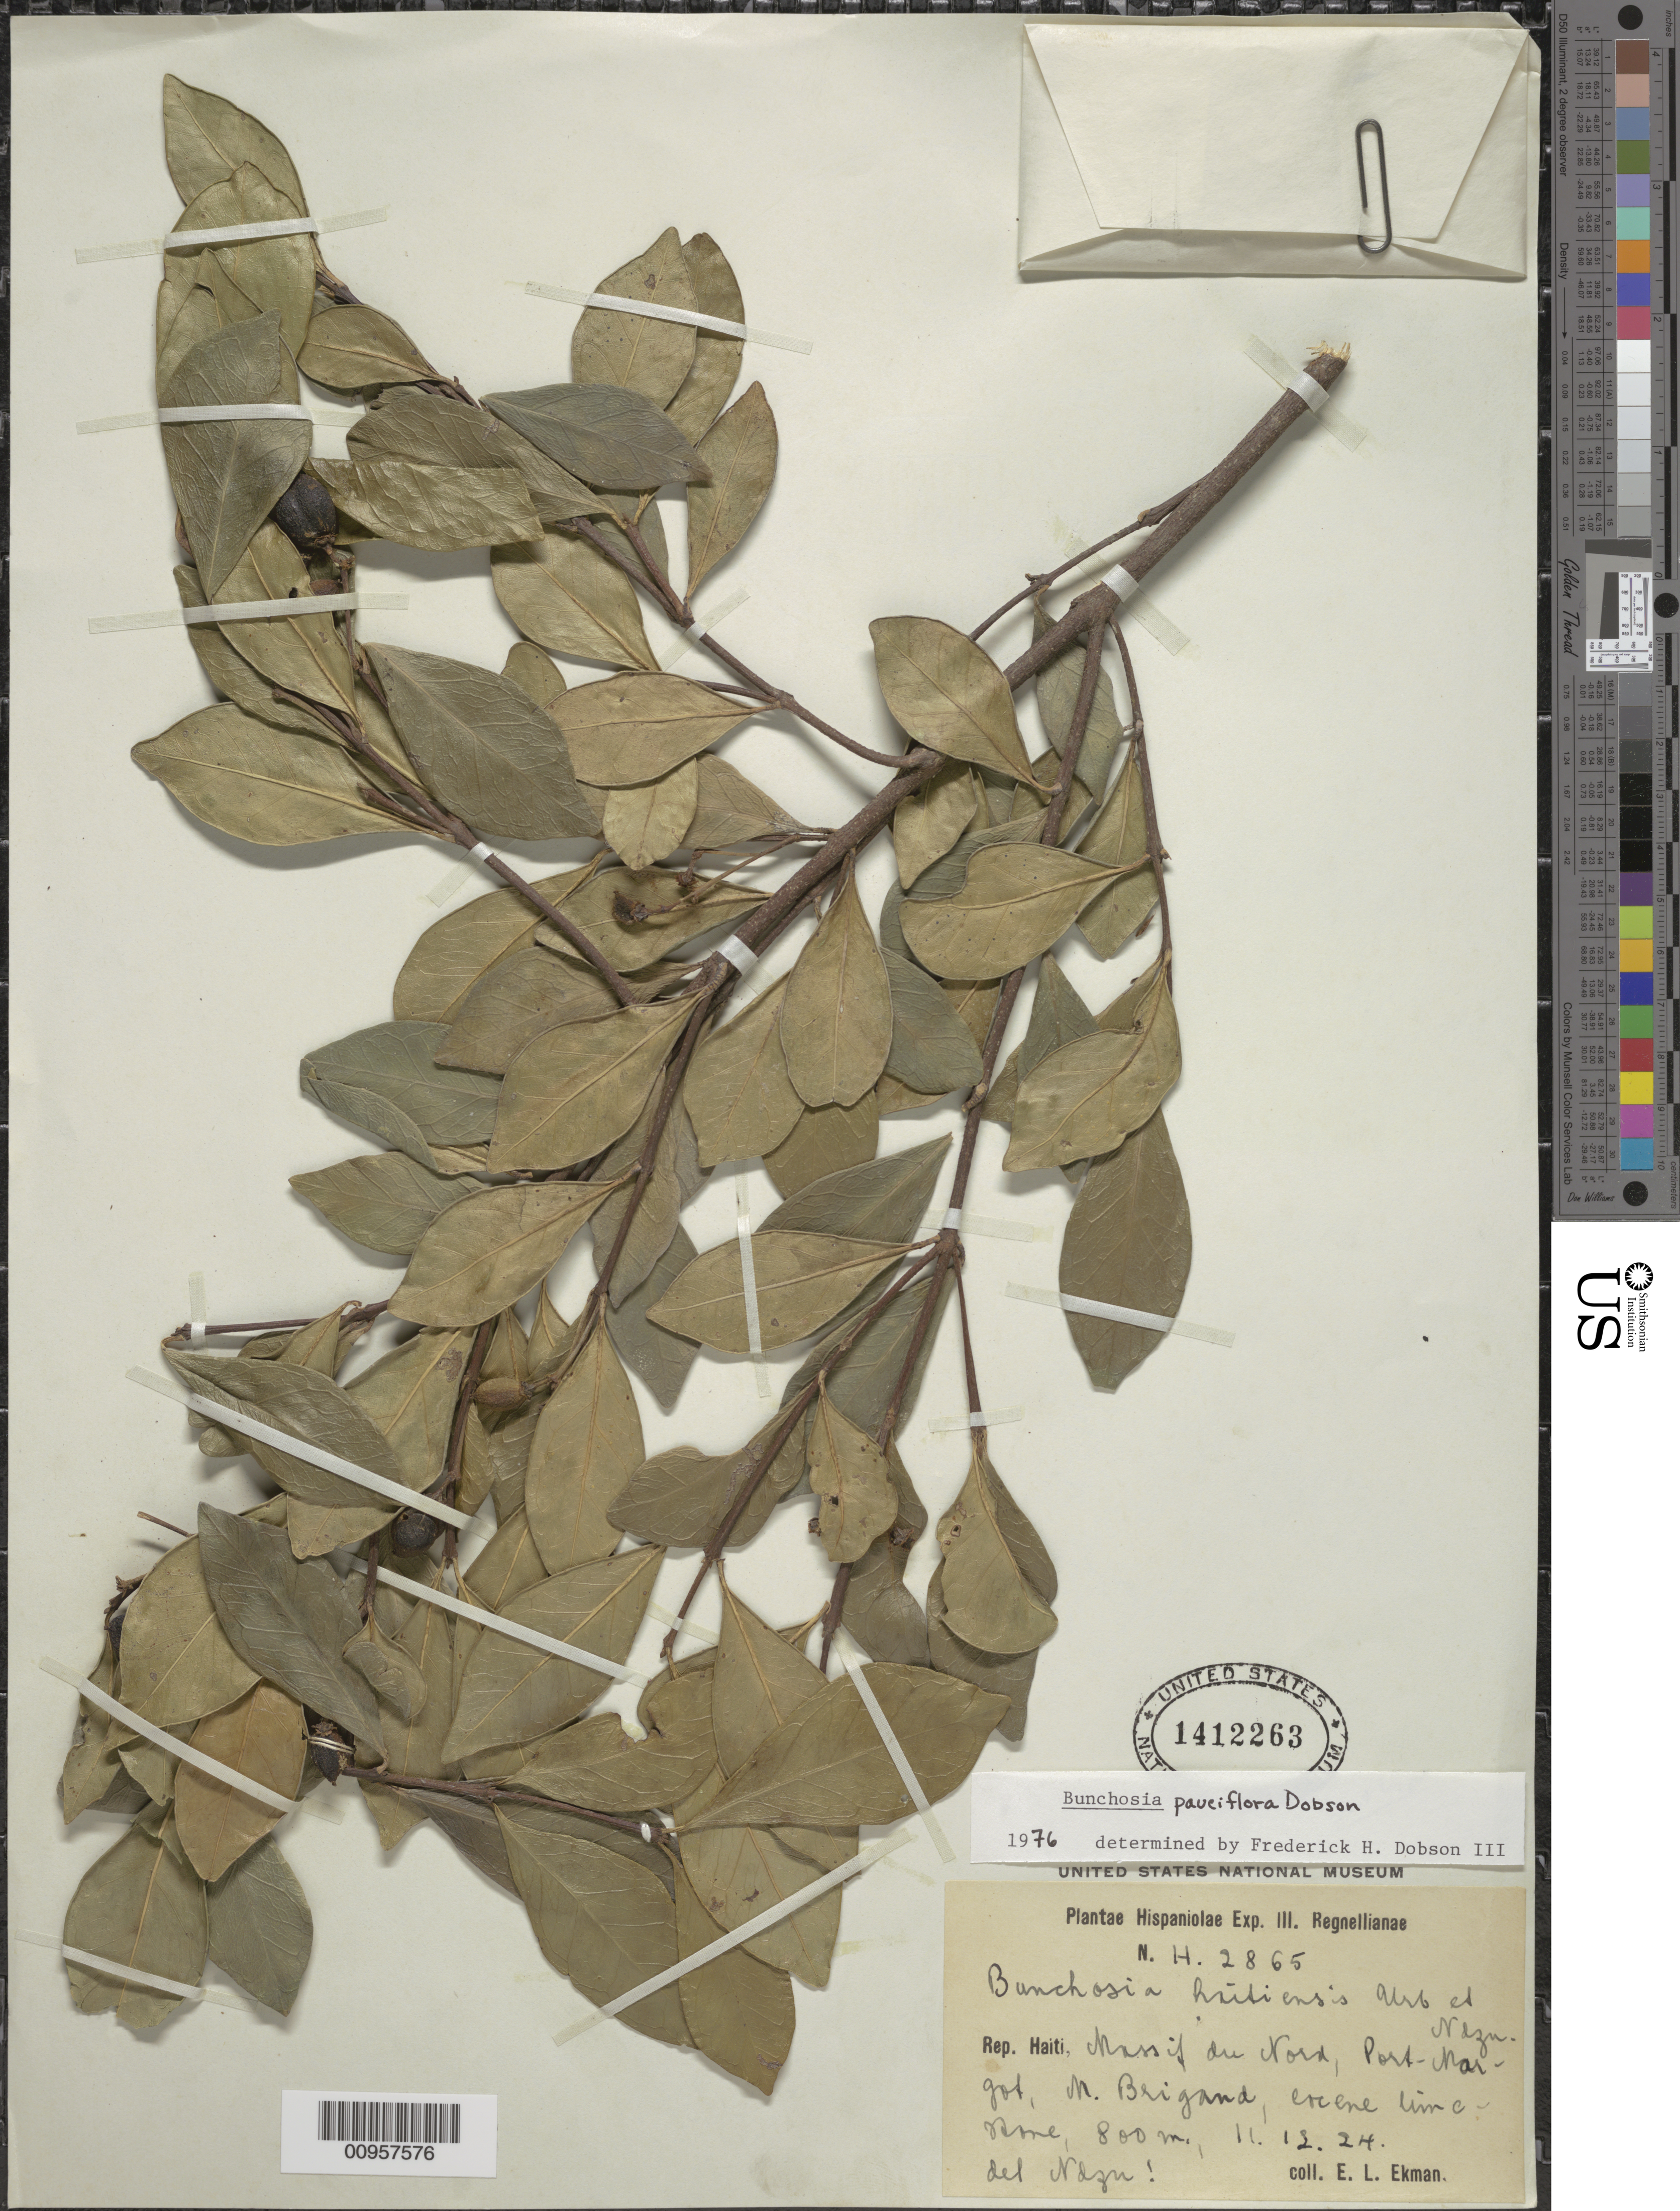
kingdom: Plantae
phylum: Tracheophyta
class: Magnoliopsida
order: Malpighiales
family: Malpighiaceae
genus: Bunchosia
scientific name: Bunchosia pauciflora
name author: Dobson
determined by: Dobson, Frederick H.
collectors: E. L. Ekman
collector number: H 2865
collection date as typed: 11 Dec 1924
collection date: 1924-12-11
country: Haiti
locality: Massif du Nord, Port Margot, Morne Brigand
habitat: Eocene limestone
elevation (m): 800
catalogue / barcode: US 1412263